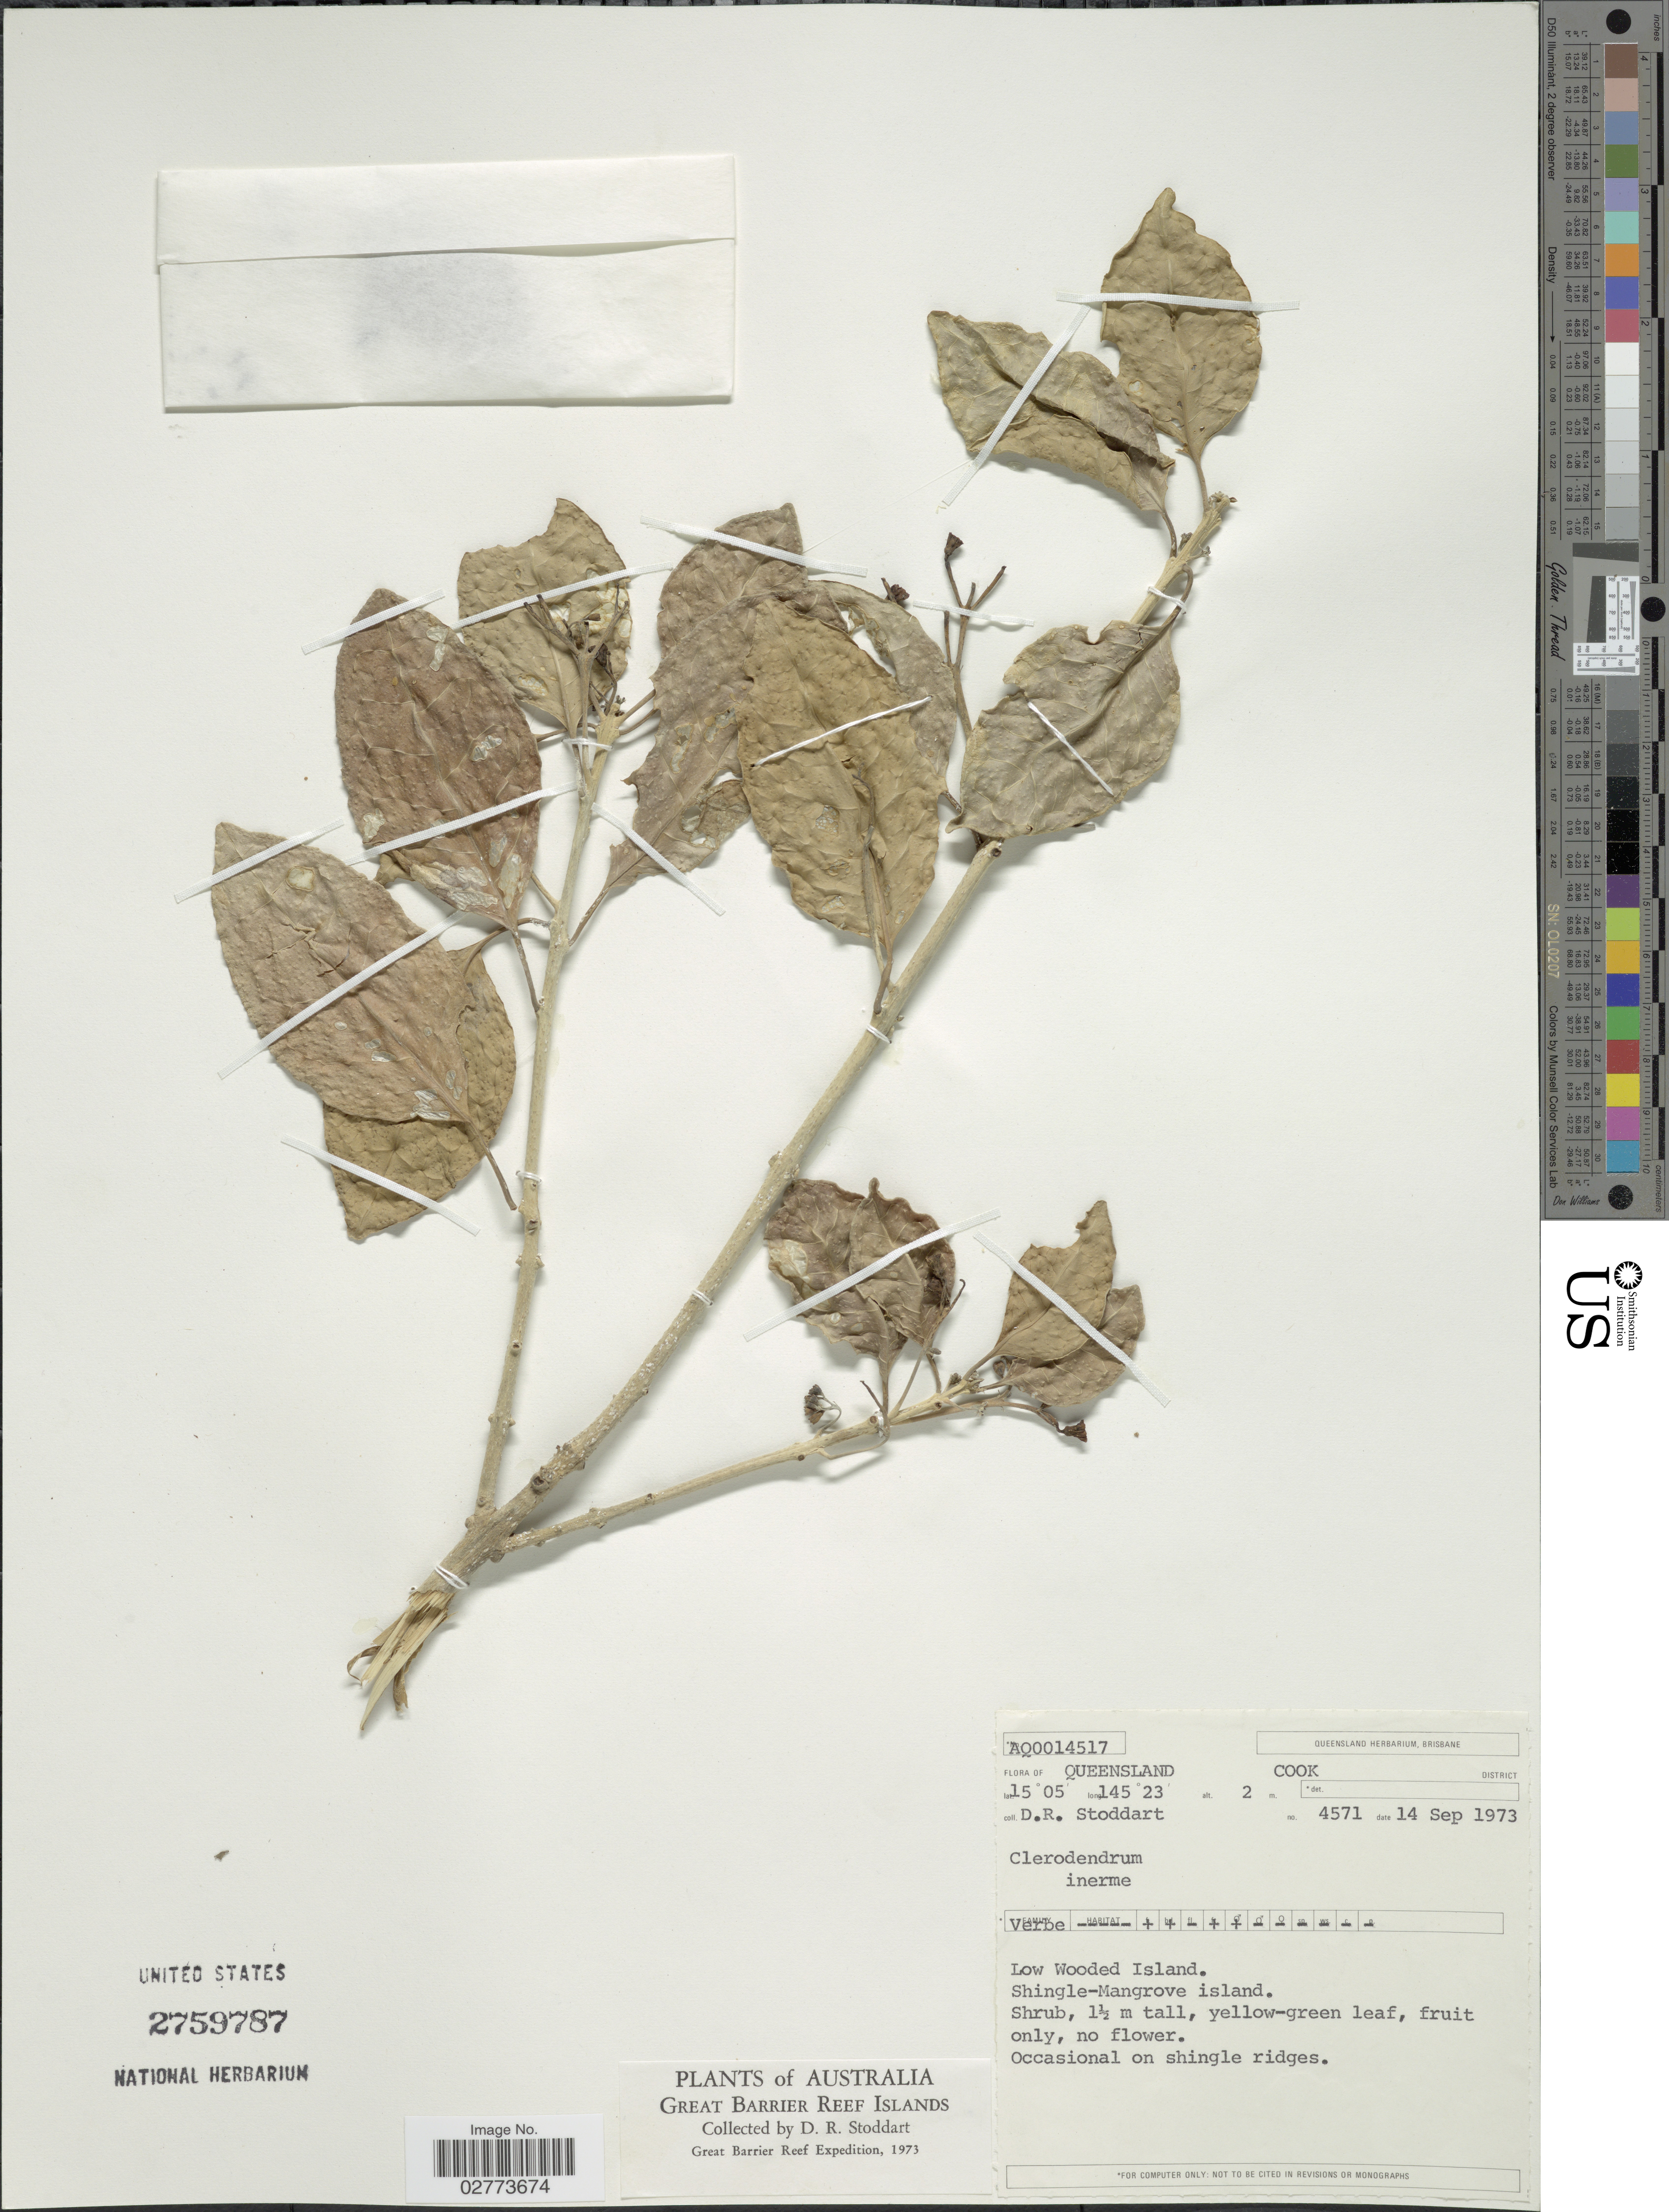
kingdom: Plantae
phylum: Tracheophyta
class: Magnoliopsida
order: Lamiales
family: Lamiaceae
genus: Clerodendrum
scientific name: Clerodendrum inerme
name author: (L.) Gaertn.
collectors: D. R. Stoddart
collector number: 4571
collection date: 1973-09-14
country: Australia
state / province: Queensland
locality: Cook District, Low Wooded Island, Shingle-Mangrove island, Great Barrier Reef Islands.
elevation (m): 2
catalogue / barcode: US 2759787